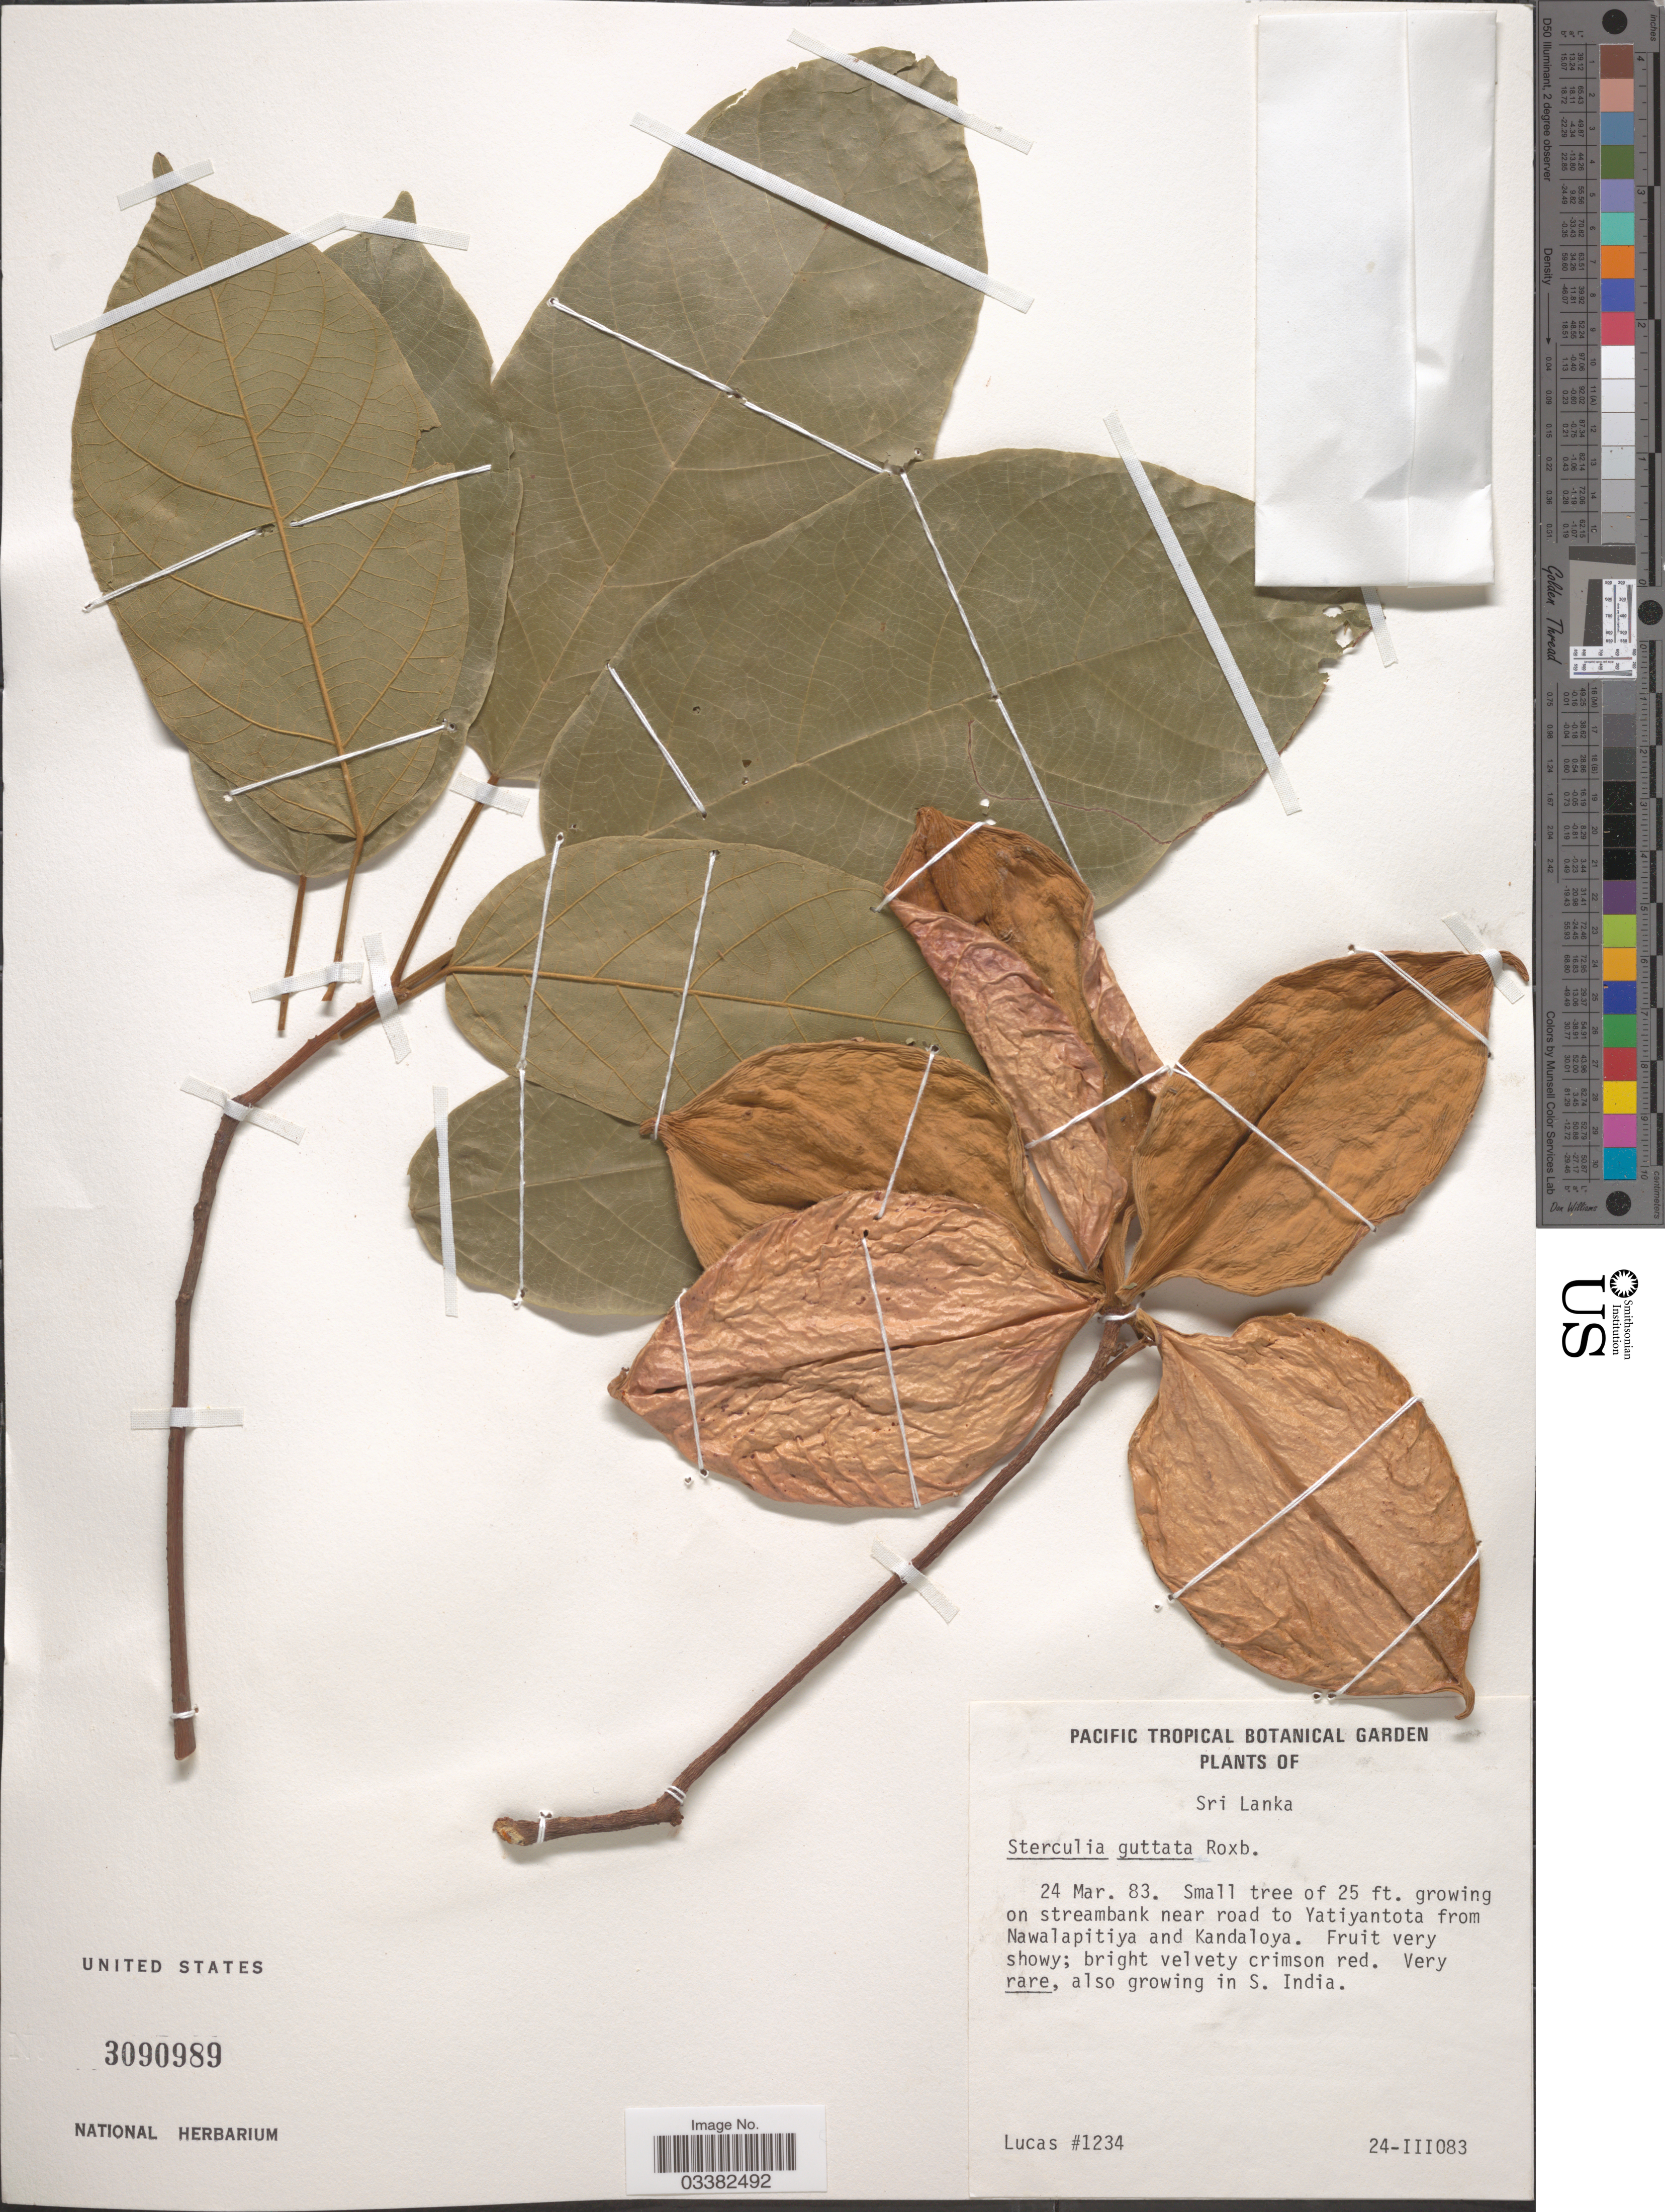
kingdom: Plantae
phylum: Tracheophyta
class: Magnoliopsida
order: Malvales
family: Malvaceae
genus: Sterculia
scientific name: Sterculia guttata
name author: Roxb. ex G. Don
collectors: Lucas, --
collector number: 1234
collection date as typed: Transcribed d/m/y: 24/3/83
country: Sri Lanka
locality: On streambank near road to Yatiyantota from Nawalapitiya and Kandaloya.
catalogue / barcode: US 3090989